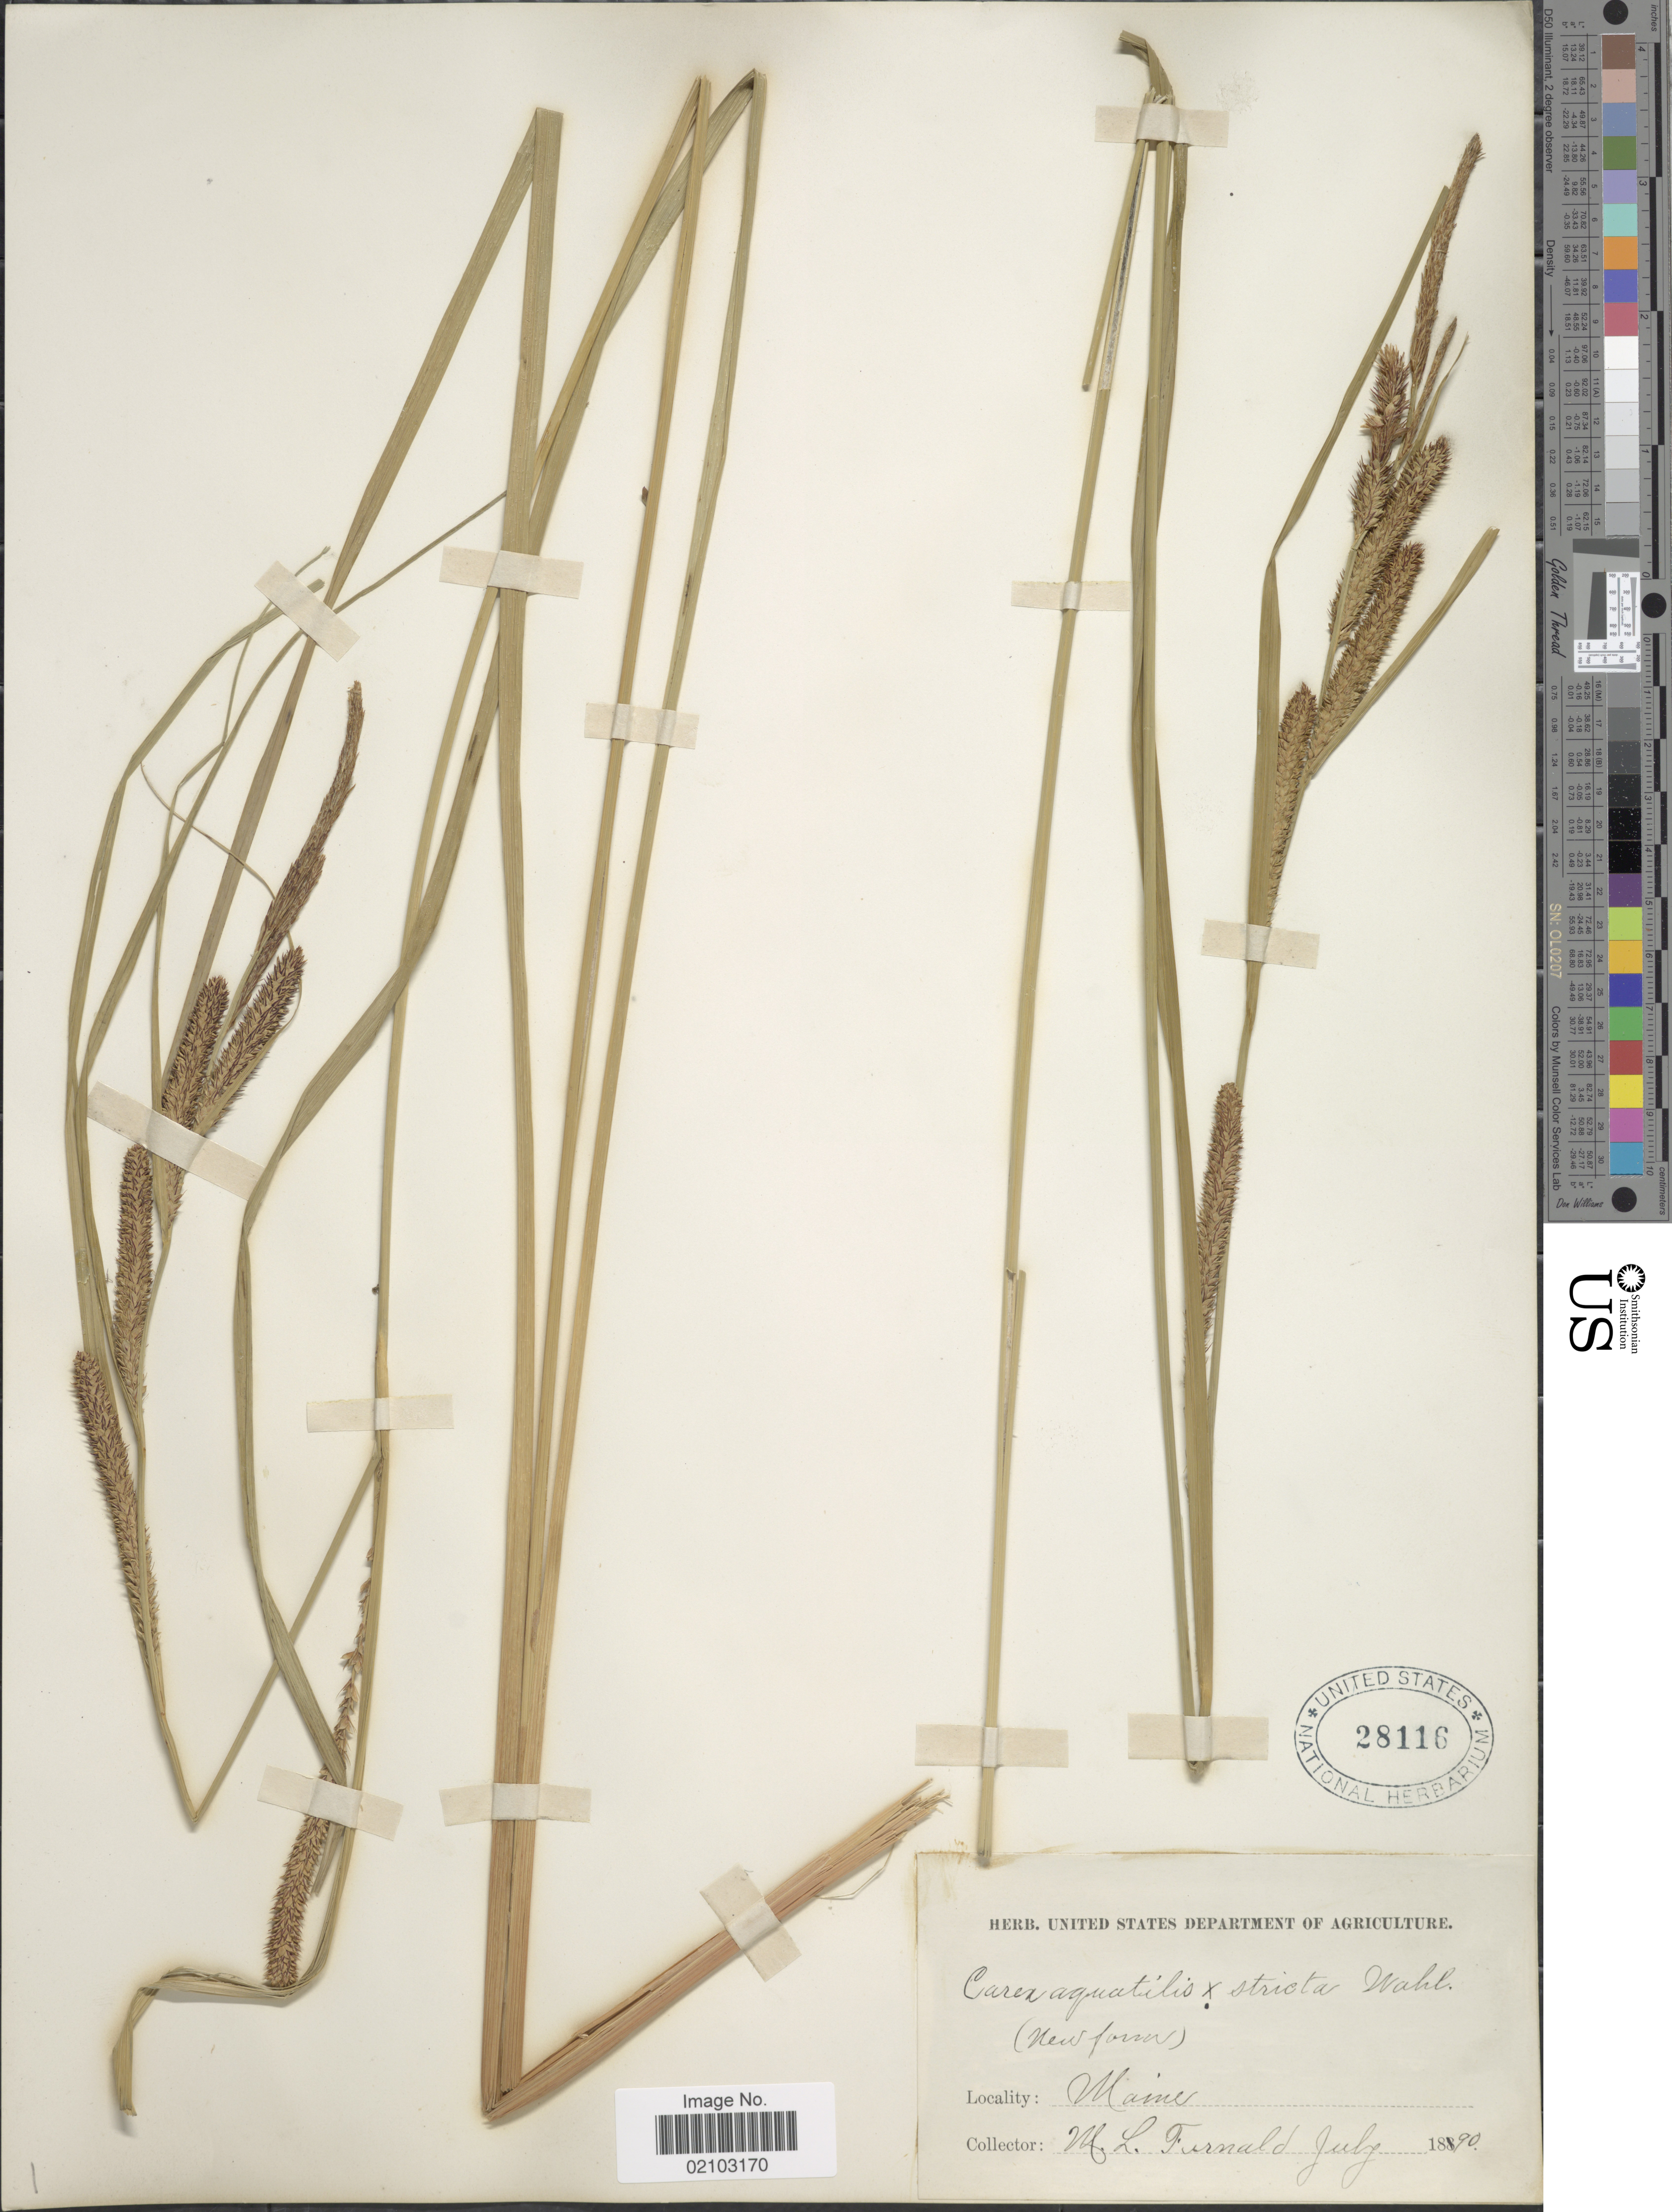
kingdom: Plantae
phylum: Tracheophyta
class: Liliopsida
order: Poales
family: Cyperaceae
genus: Carex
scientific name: Carex aquatilis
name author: Wahlenb.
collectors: M. L. Fernald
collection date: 1890-07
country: United States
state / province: Maine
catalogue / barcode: US 28116